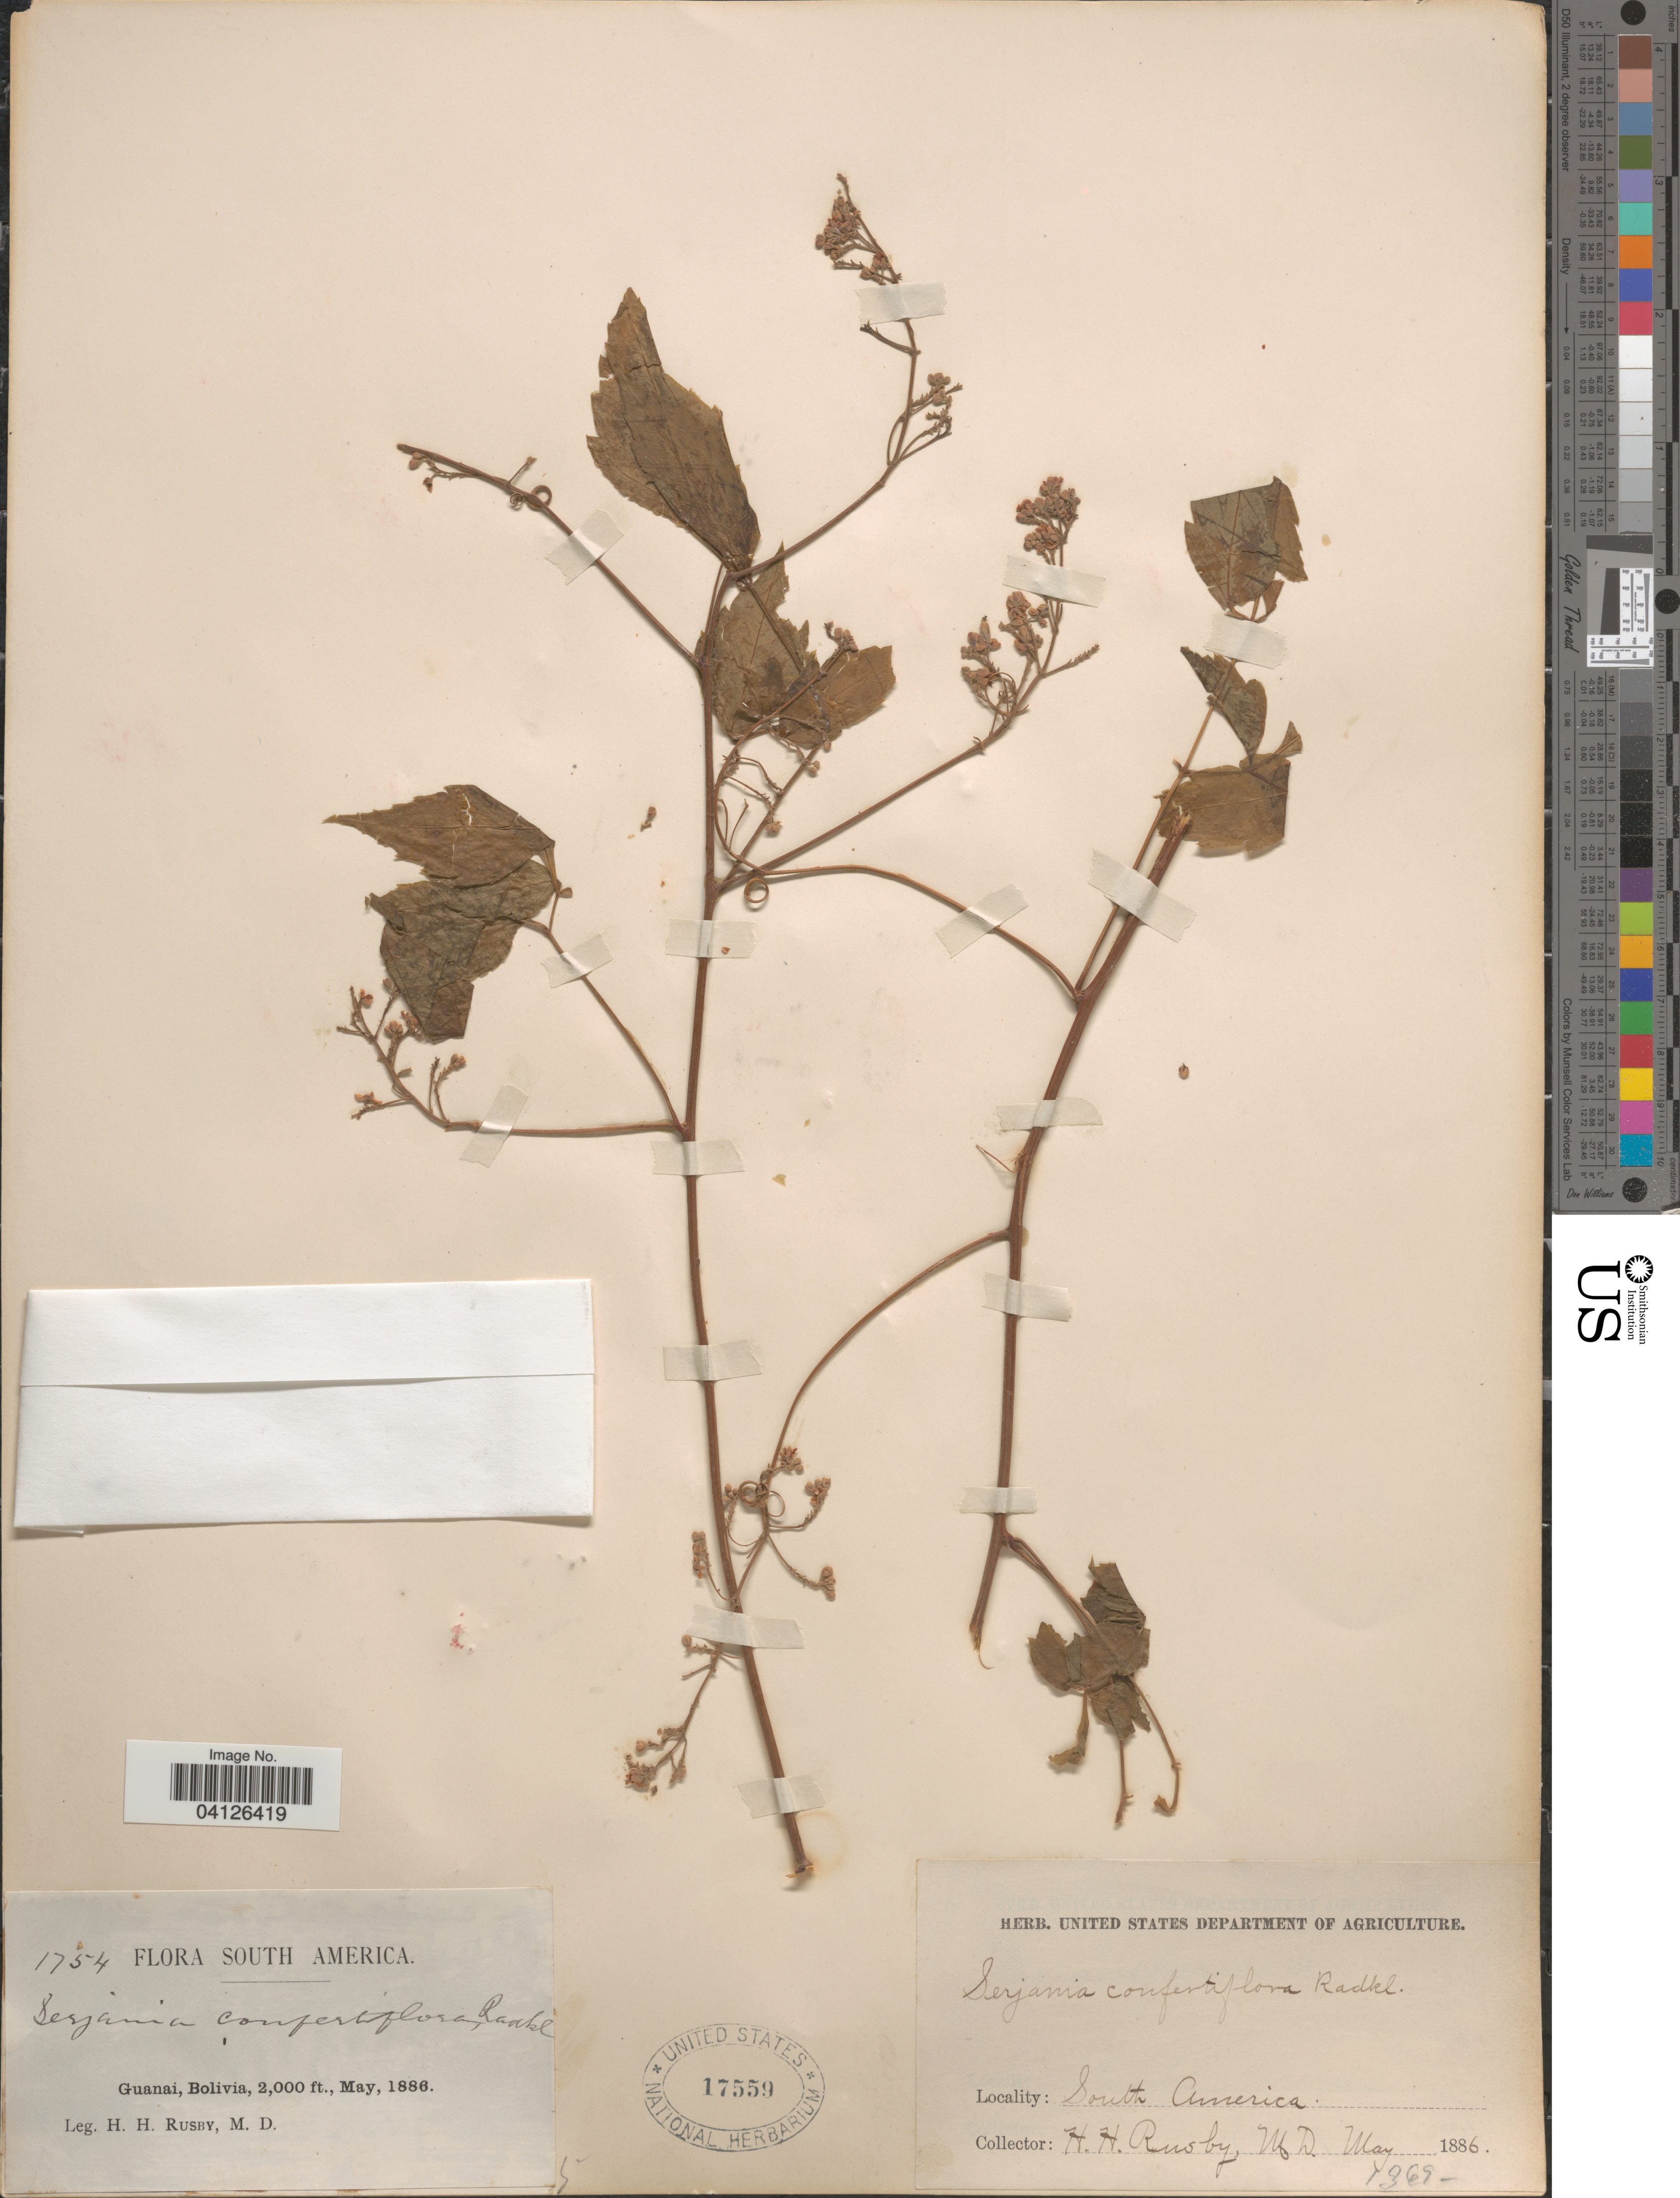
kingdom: Plantae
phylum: Tracheophyta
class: Magnoliopsida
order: Sapindales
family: Sapindaceae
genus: Serjania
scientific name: Serjania confertiflora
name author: Radlk.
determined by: Acevedo-Rodriguez, P., (US), Smithsonian Institution - National Museum of Natural History (UNITED STATES)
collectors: H. H. Rusby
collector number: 1754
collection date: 1886-05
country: Bolivia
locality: Guanai.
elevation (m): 610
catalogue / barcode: US 17559